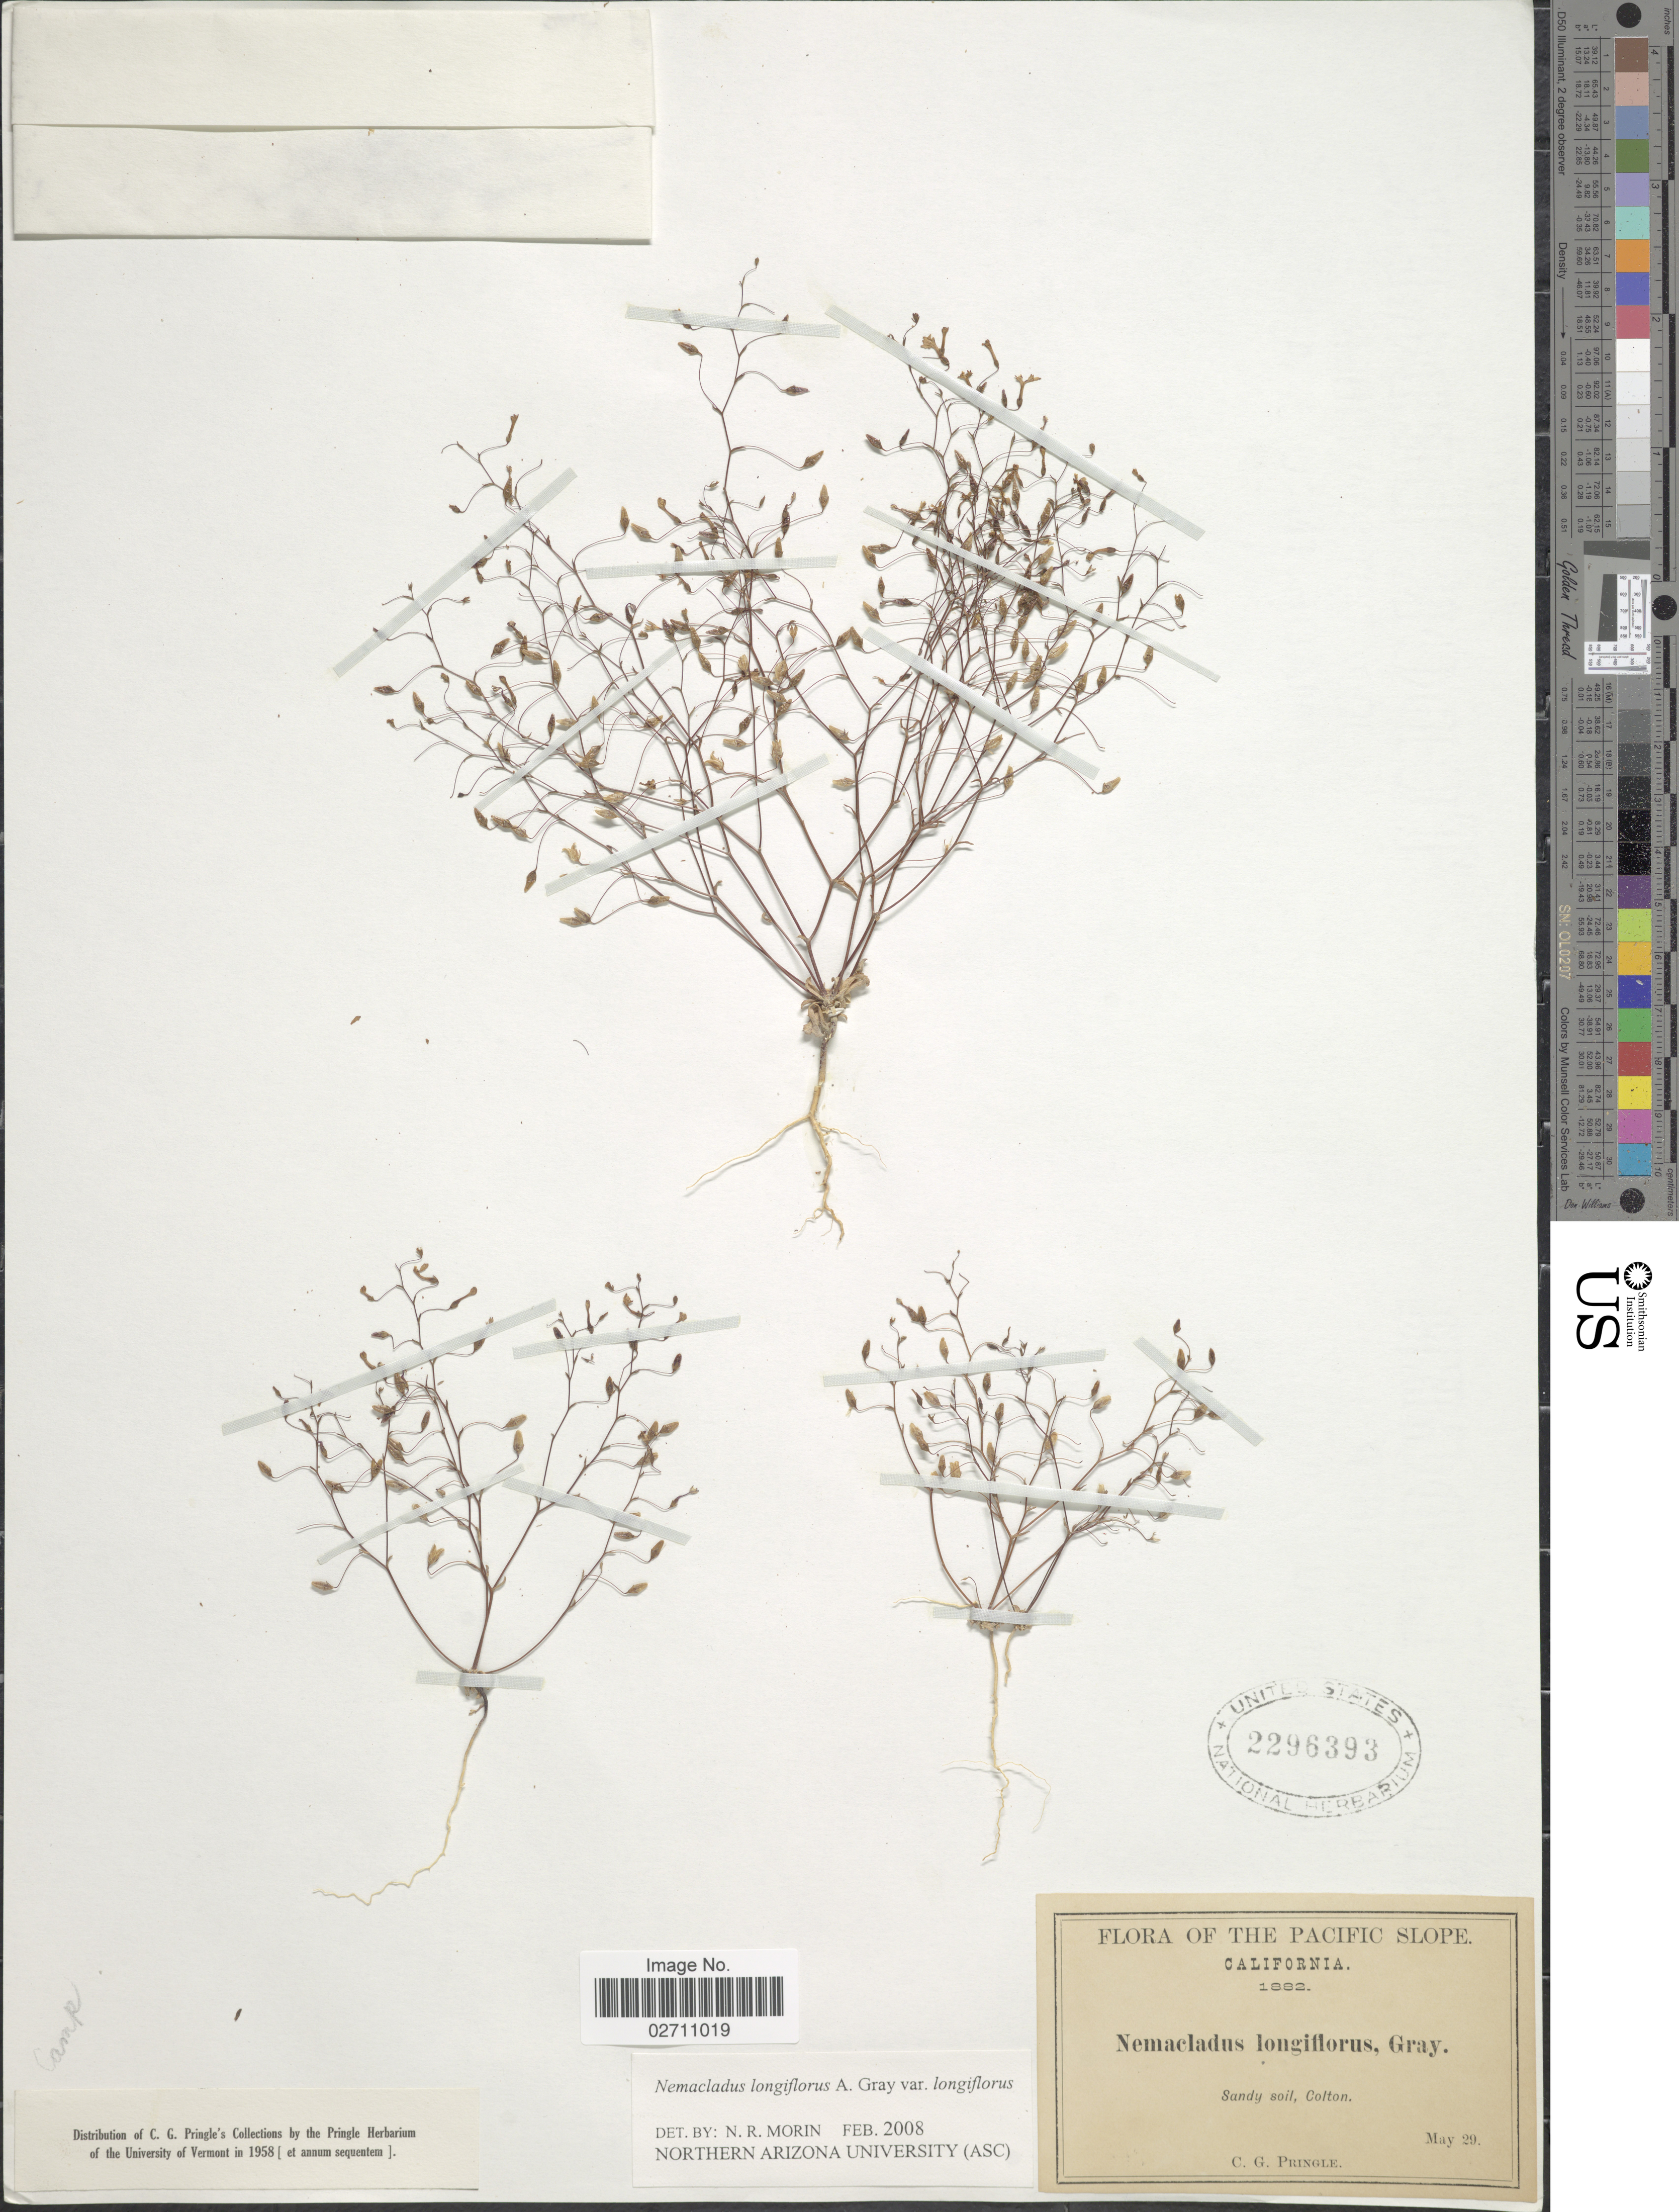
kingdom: Plantae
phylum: Tracheophyta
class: Magnoliopsida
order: Asterales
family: Campanulaceae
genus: Nemacladus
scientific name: Nemacladus longiflorus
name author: A. Gray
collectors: C. G. Pringle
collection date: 1882-05-19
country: United States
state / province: California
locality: The Pacific Slope, California, Sandy soil, Colton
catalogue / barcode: US 2296393